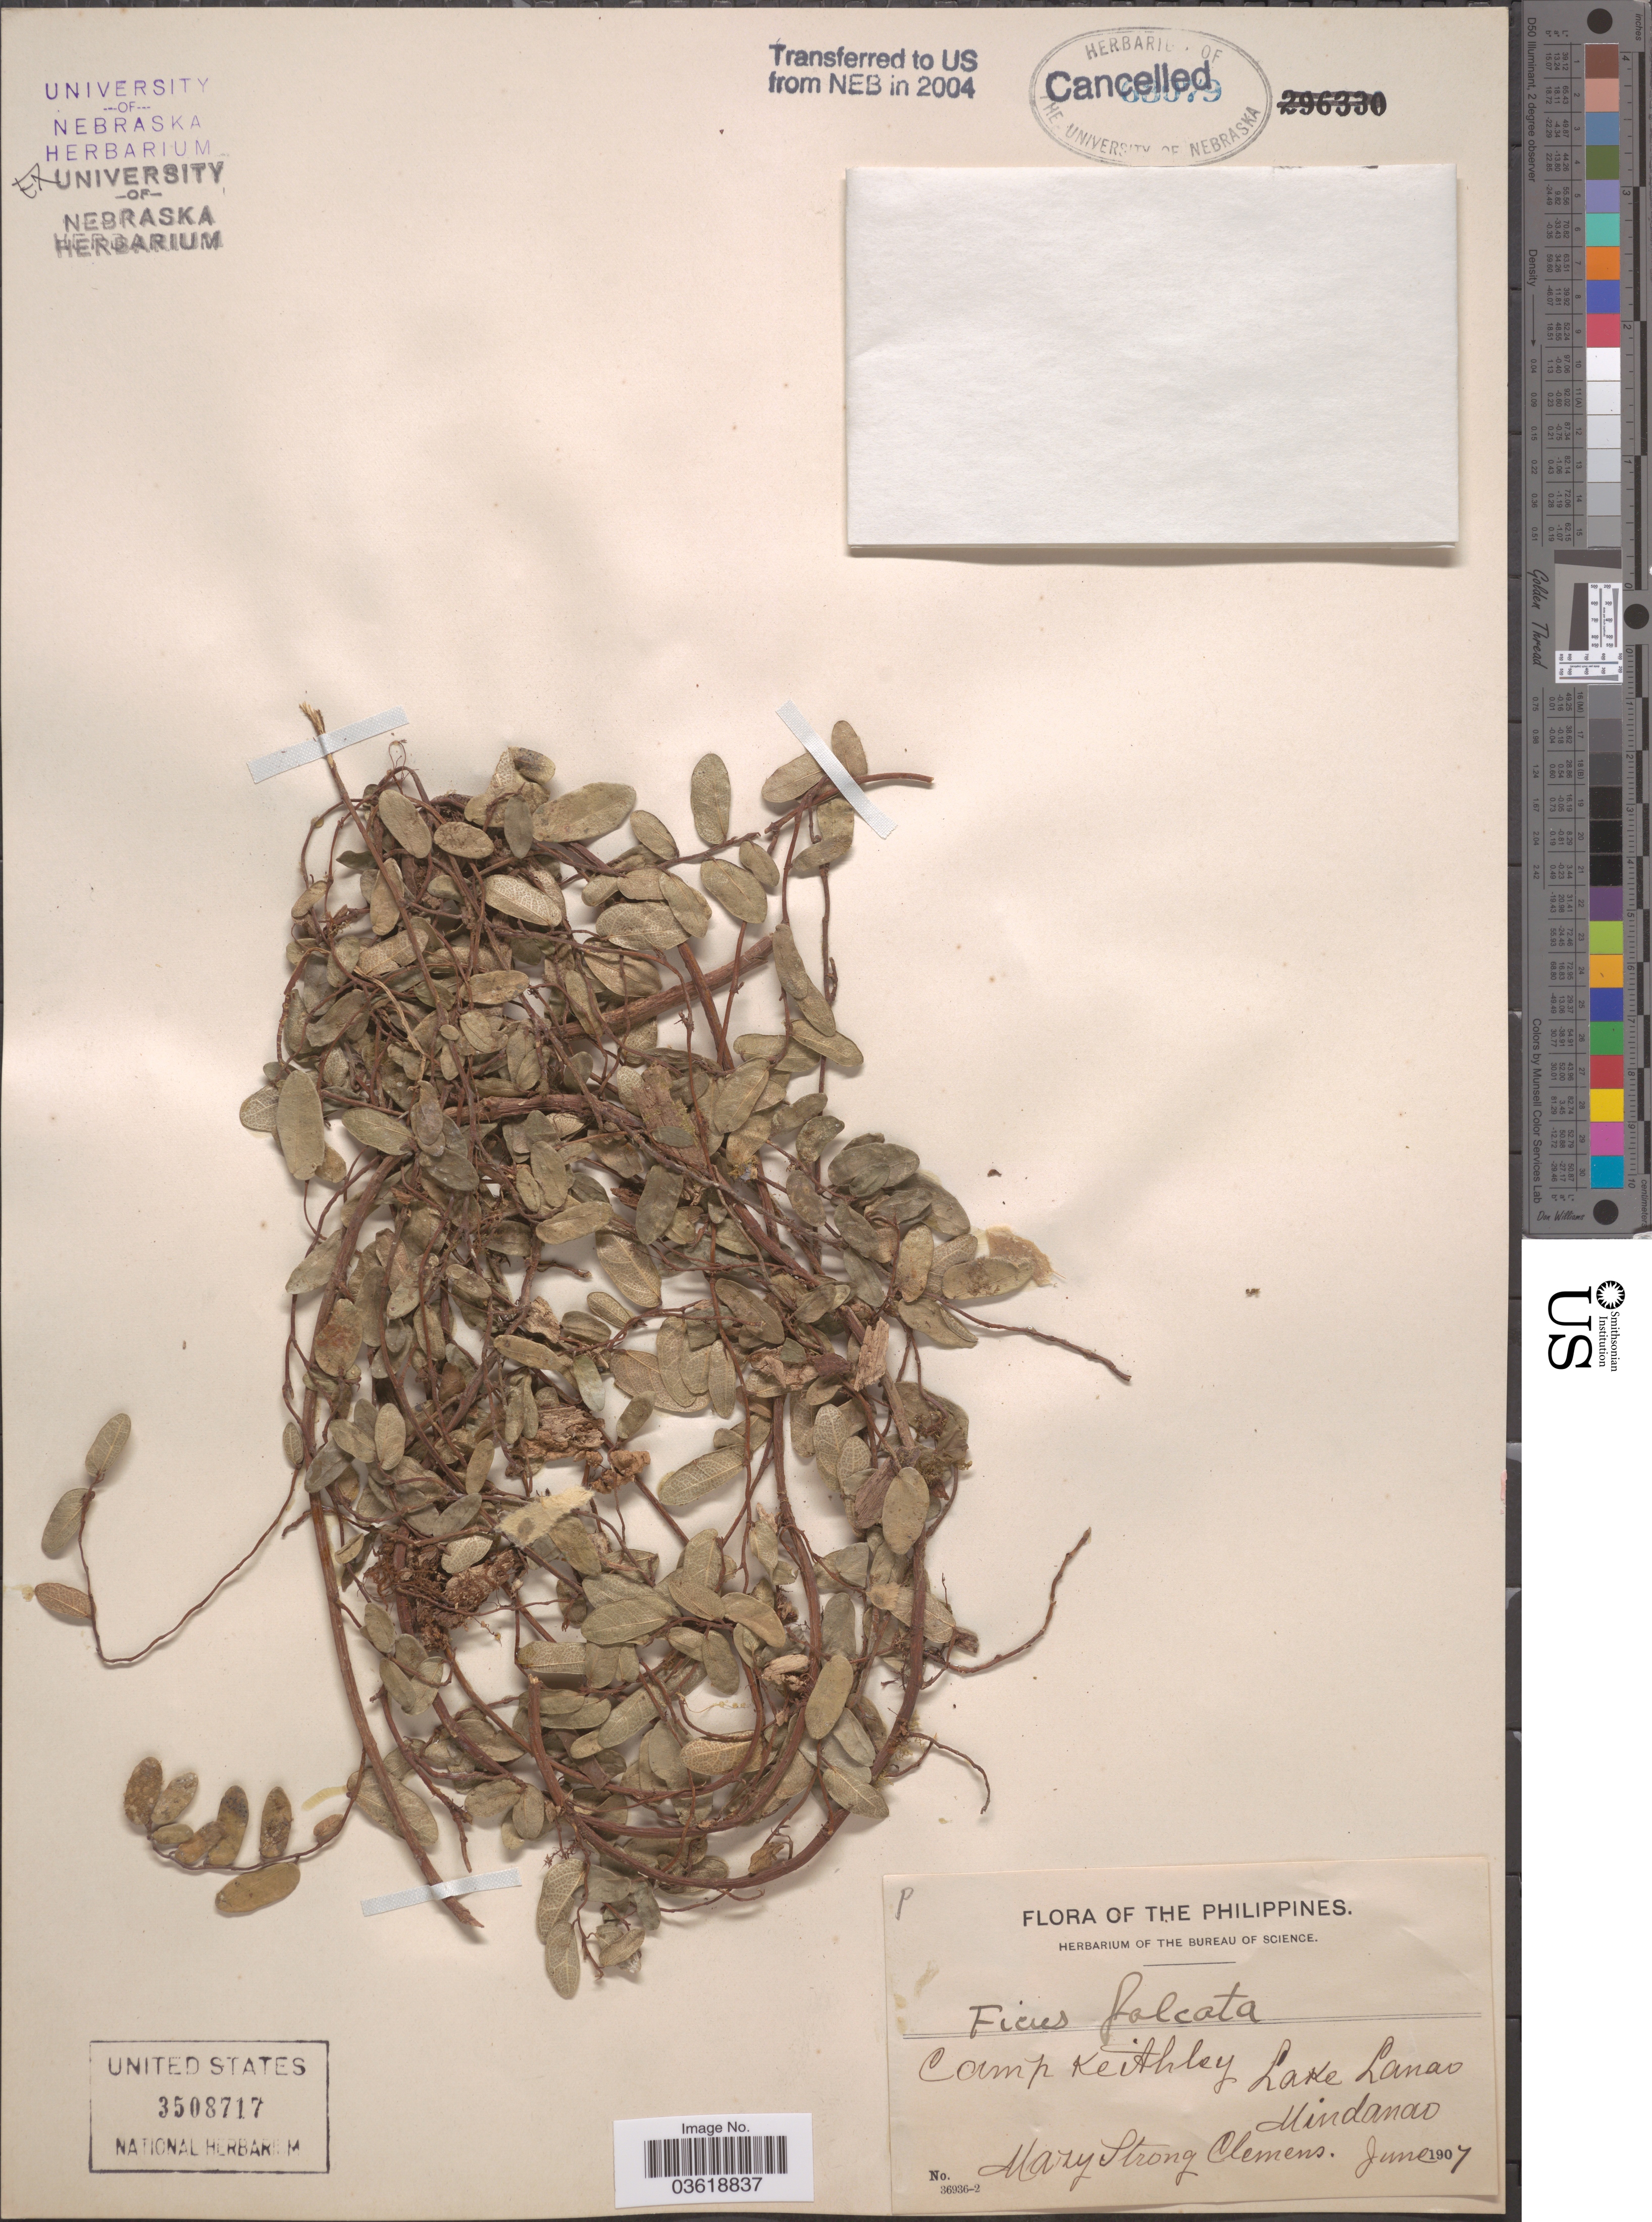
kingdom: Plantae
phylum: Tracheophyta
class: Magnoliopsida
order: Rosales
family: Moraceae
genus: Ficus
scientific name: Ficus falcata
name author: Thunb.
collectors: M. S. Clemens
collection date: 1907-06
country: Philippines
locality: Camp Keithley. Lake Lanao. Mindanao.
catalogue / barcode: US 3508717